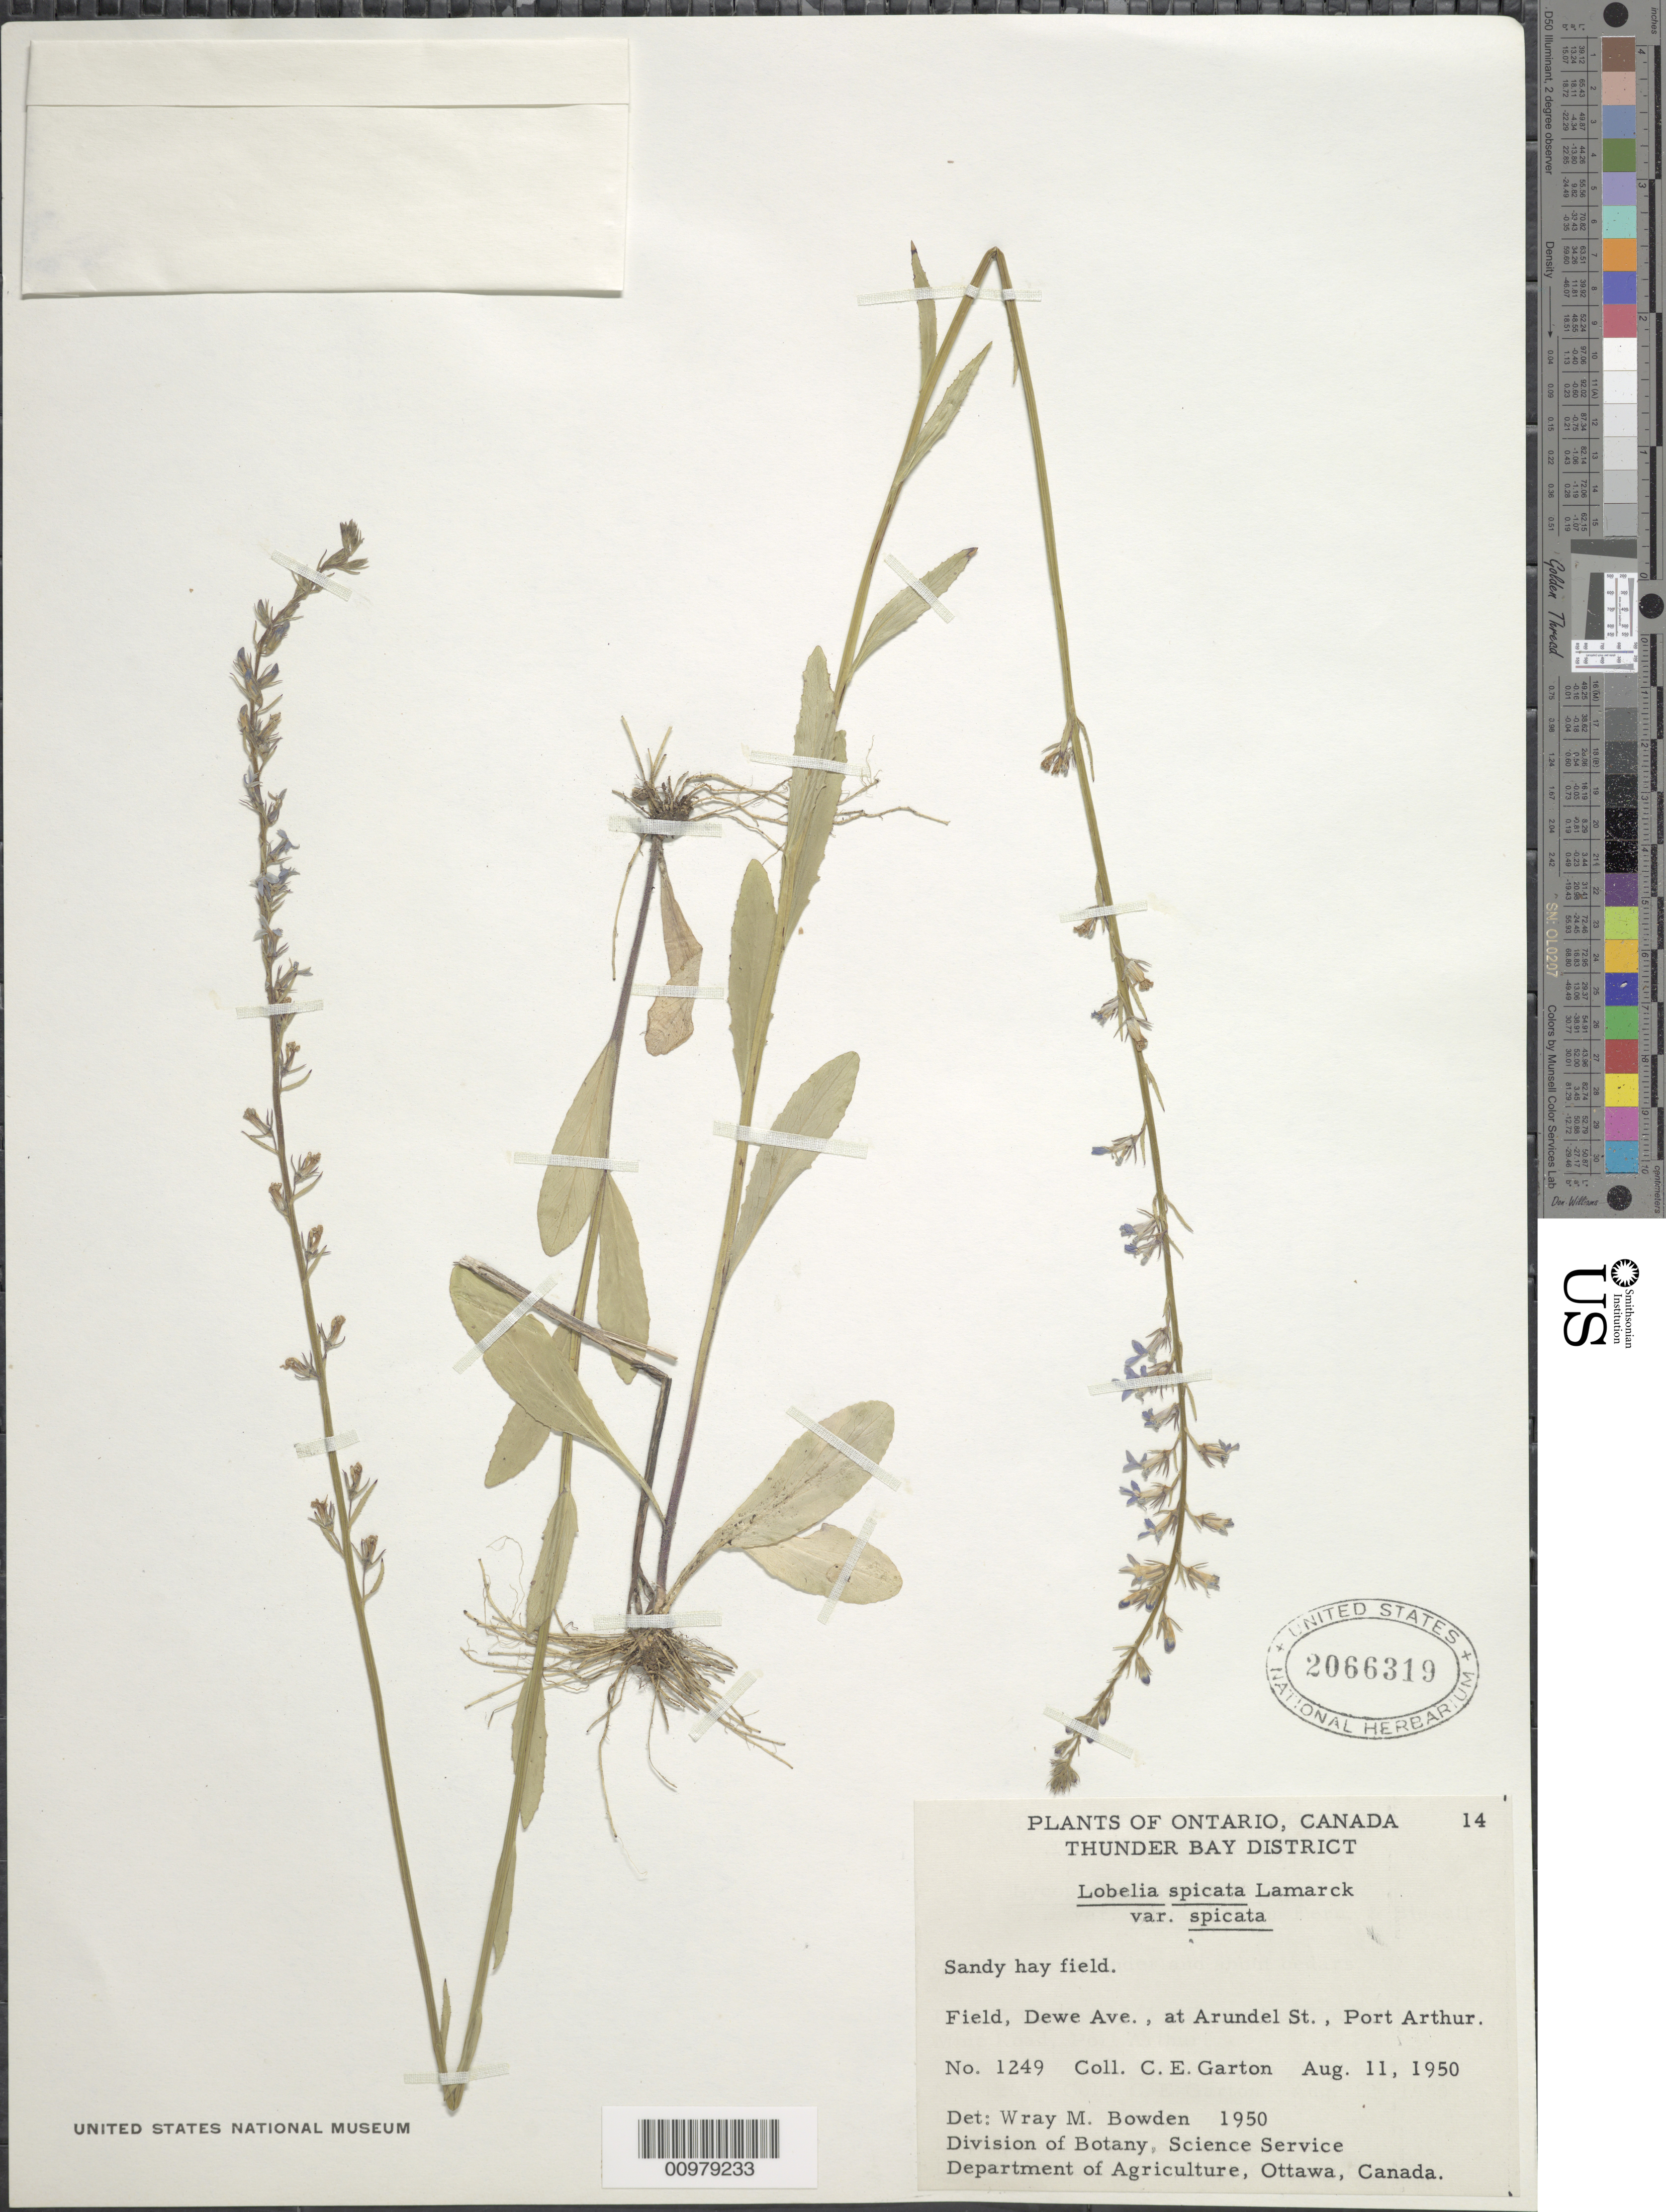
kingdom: Plantae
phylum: Tracheophyta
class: Magnoliopsida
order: Asterales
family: Campanulaceae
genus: Lobelia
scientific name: Lobelia spicata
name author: Lam.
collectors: C. Garton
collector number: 1249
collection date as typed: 11 Aug 1950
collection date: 1950-08-11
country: Canada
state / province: Ontario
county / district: Thunder Bay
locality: Dewe Ave. at Arundel St., Port Arthur.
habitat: sandy hay field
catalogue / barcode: US 2066319